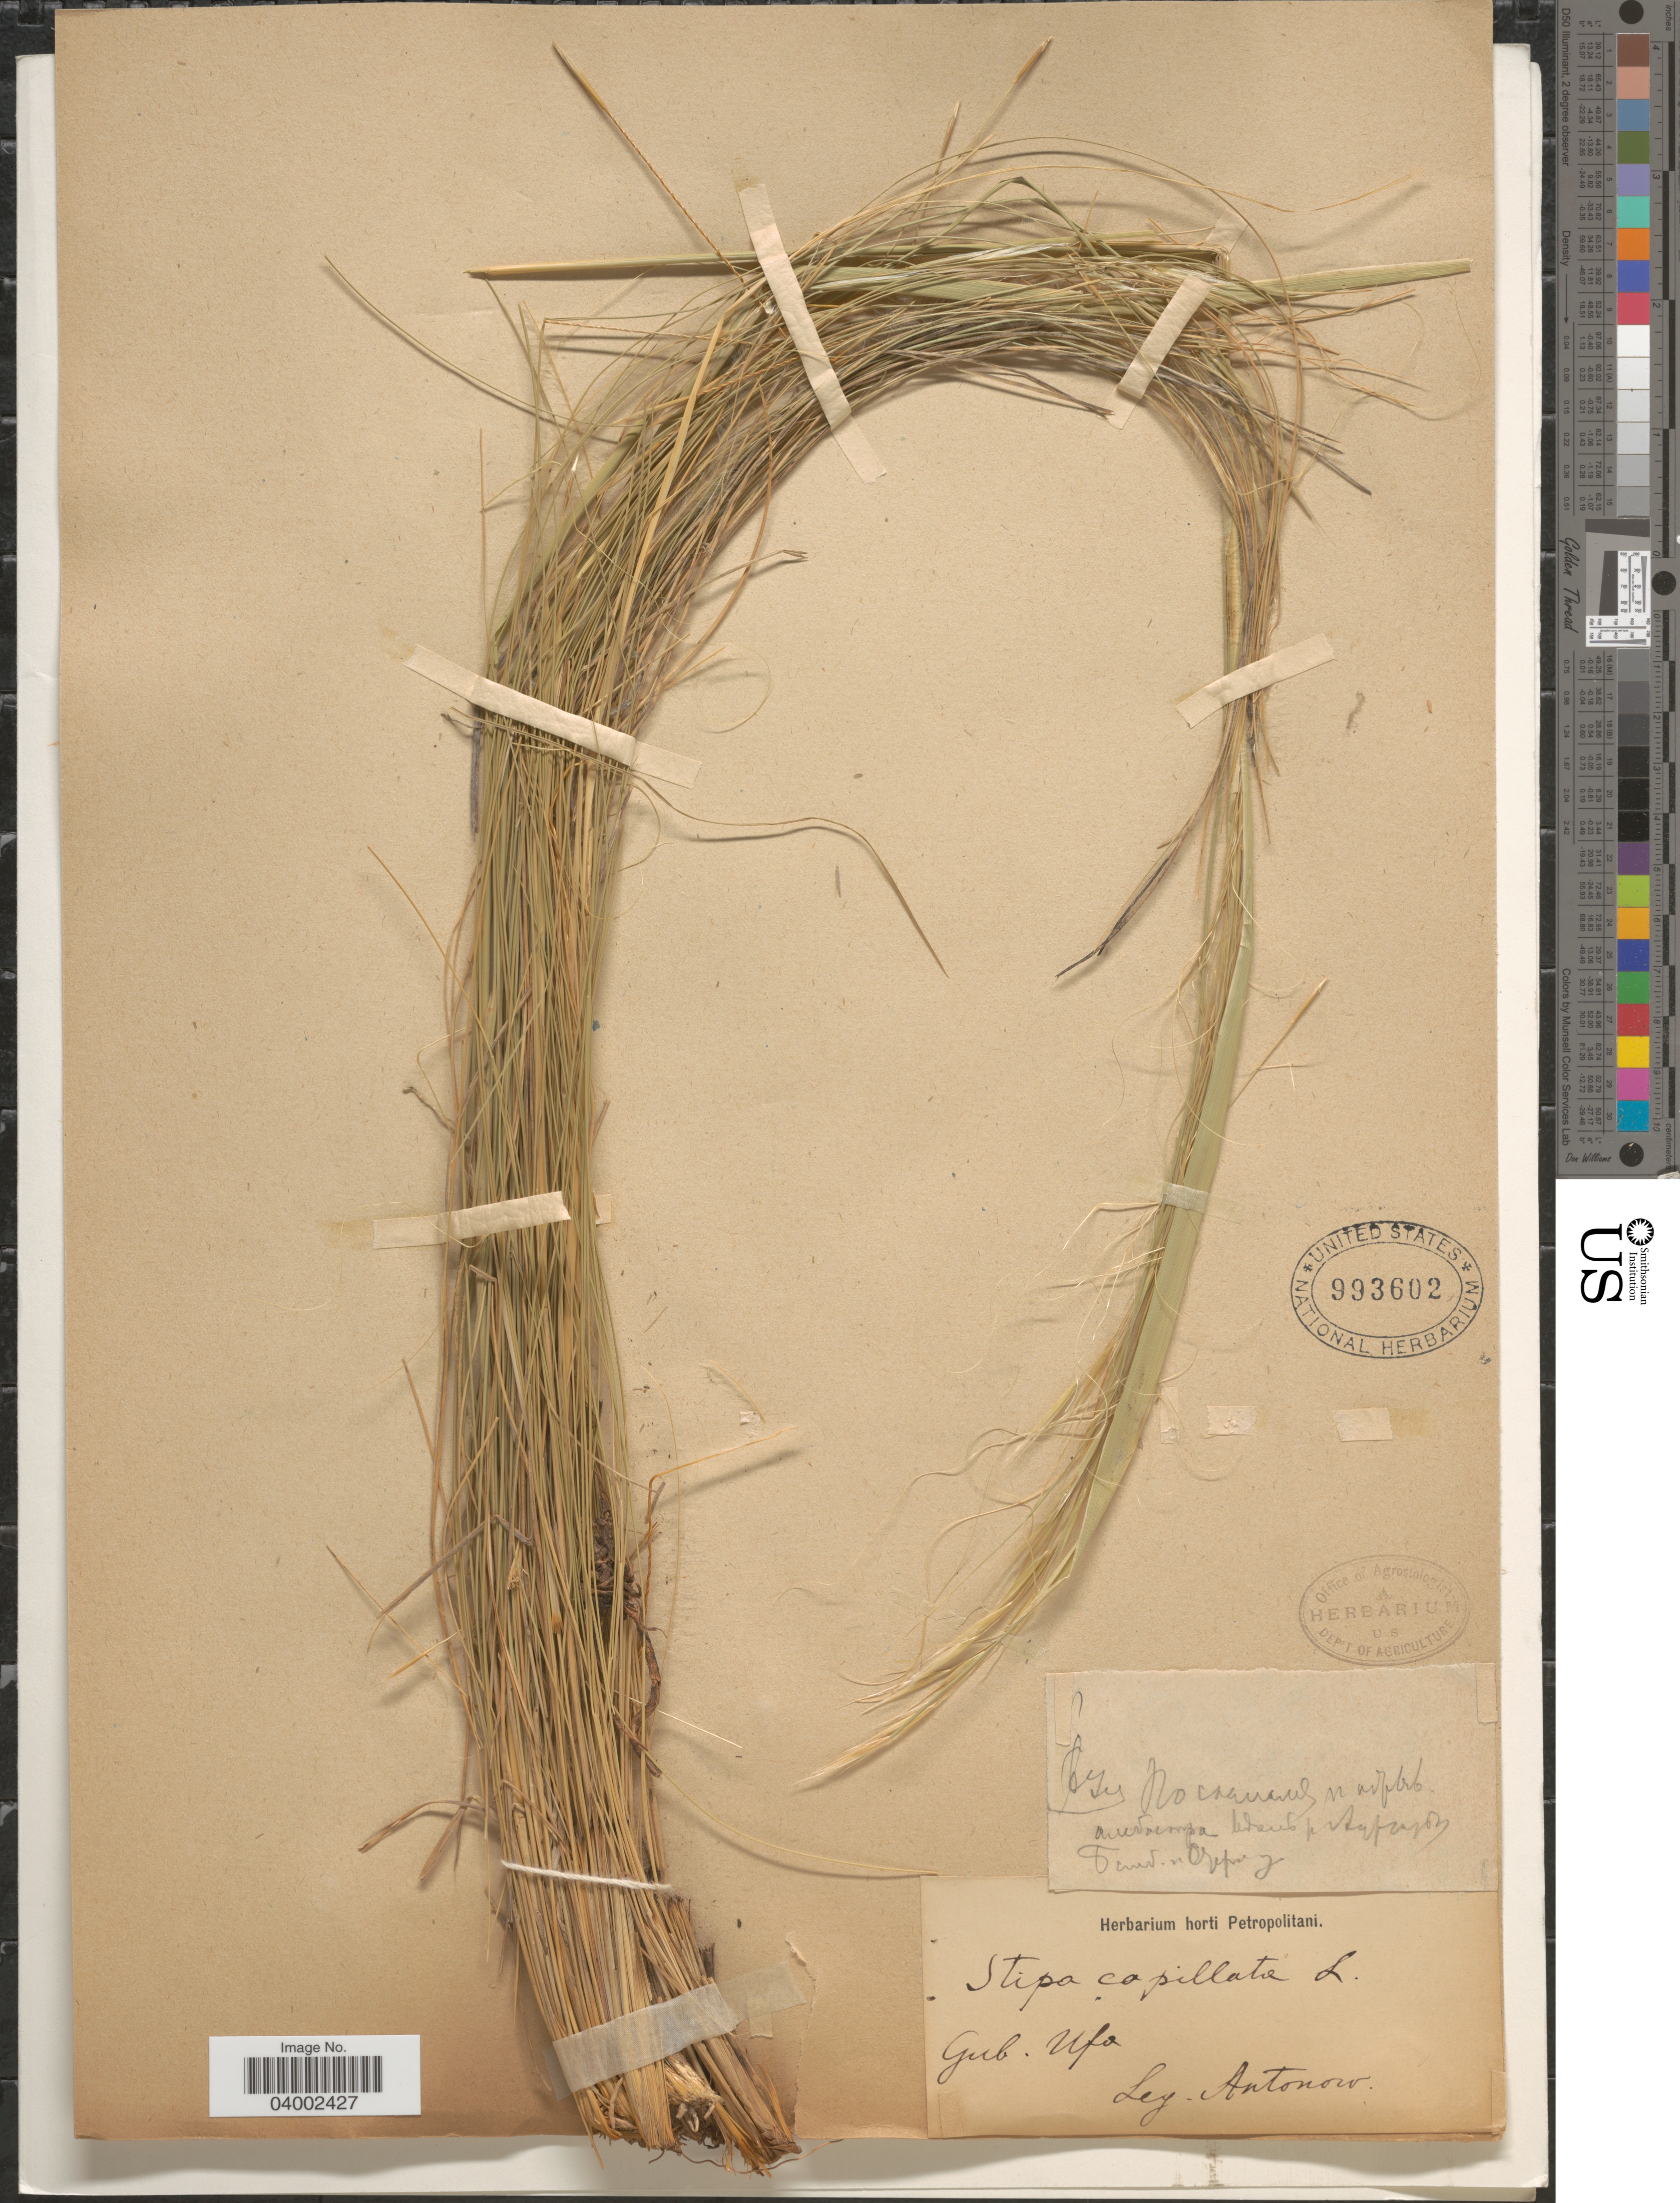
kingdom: Plantae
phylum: Tracheophyta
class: Liliopsida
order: Poales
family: Poaceae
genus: Stipa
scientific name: Stipa capillata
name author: L.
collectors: A. Antonow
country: Russian Federation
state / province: Bashkortostan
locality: Gub. Ufa.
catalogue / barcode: US 993602